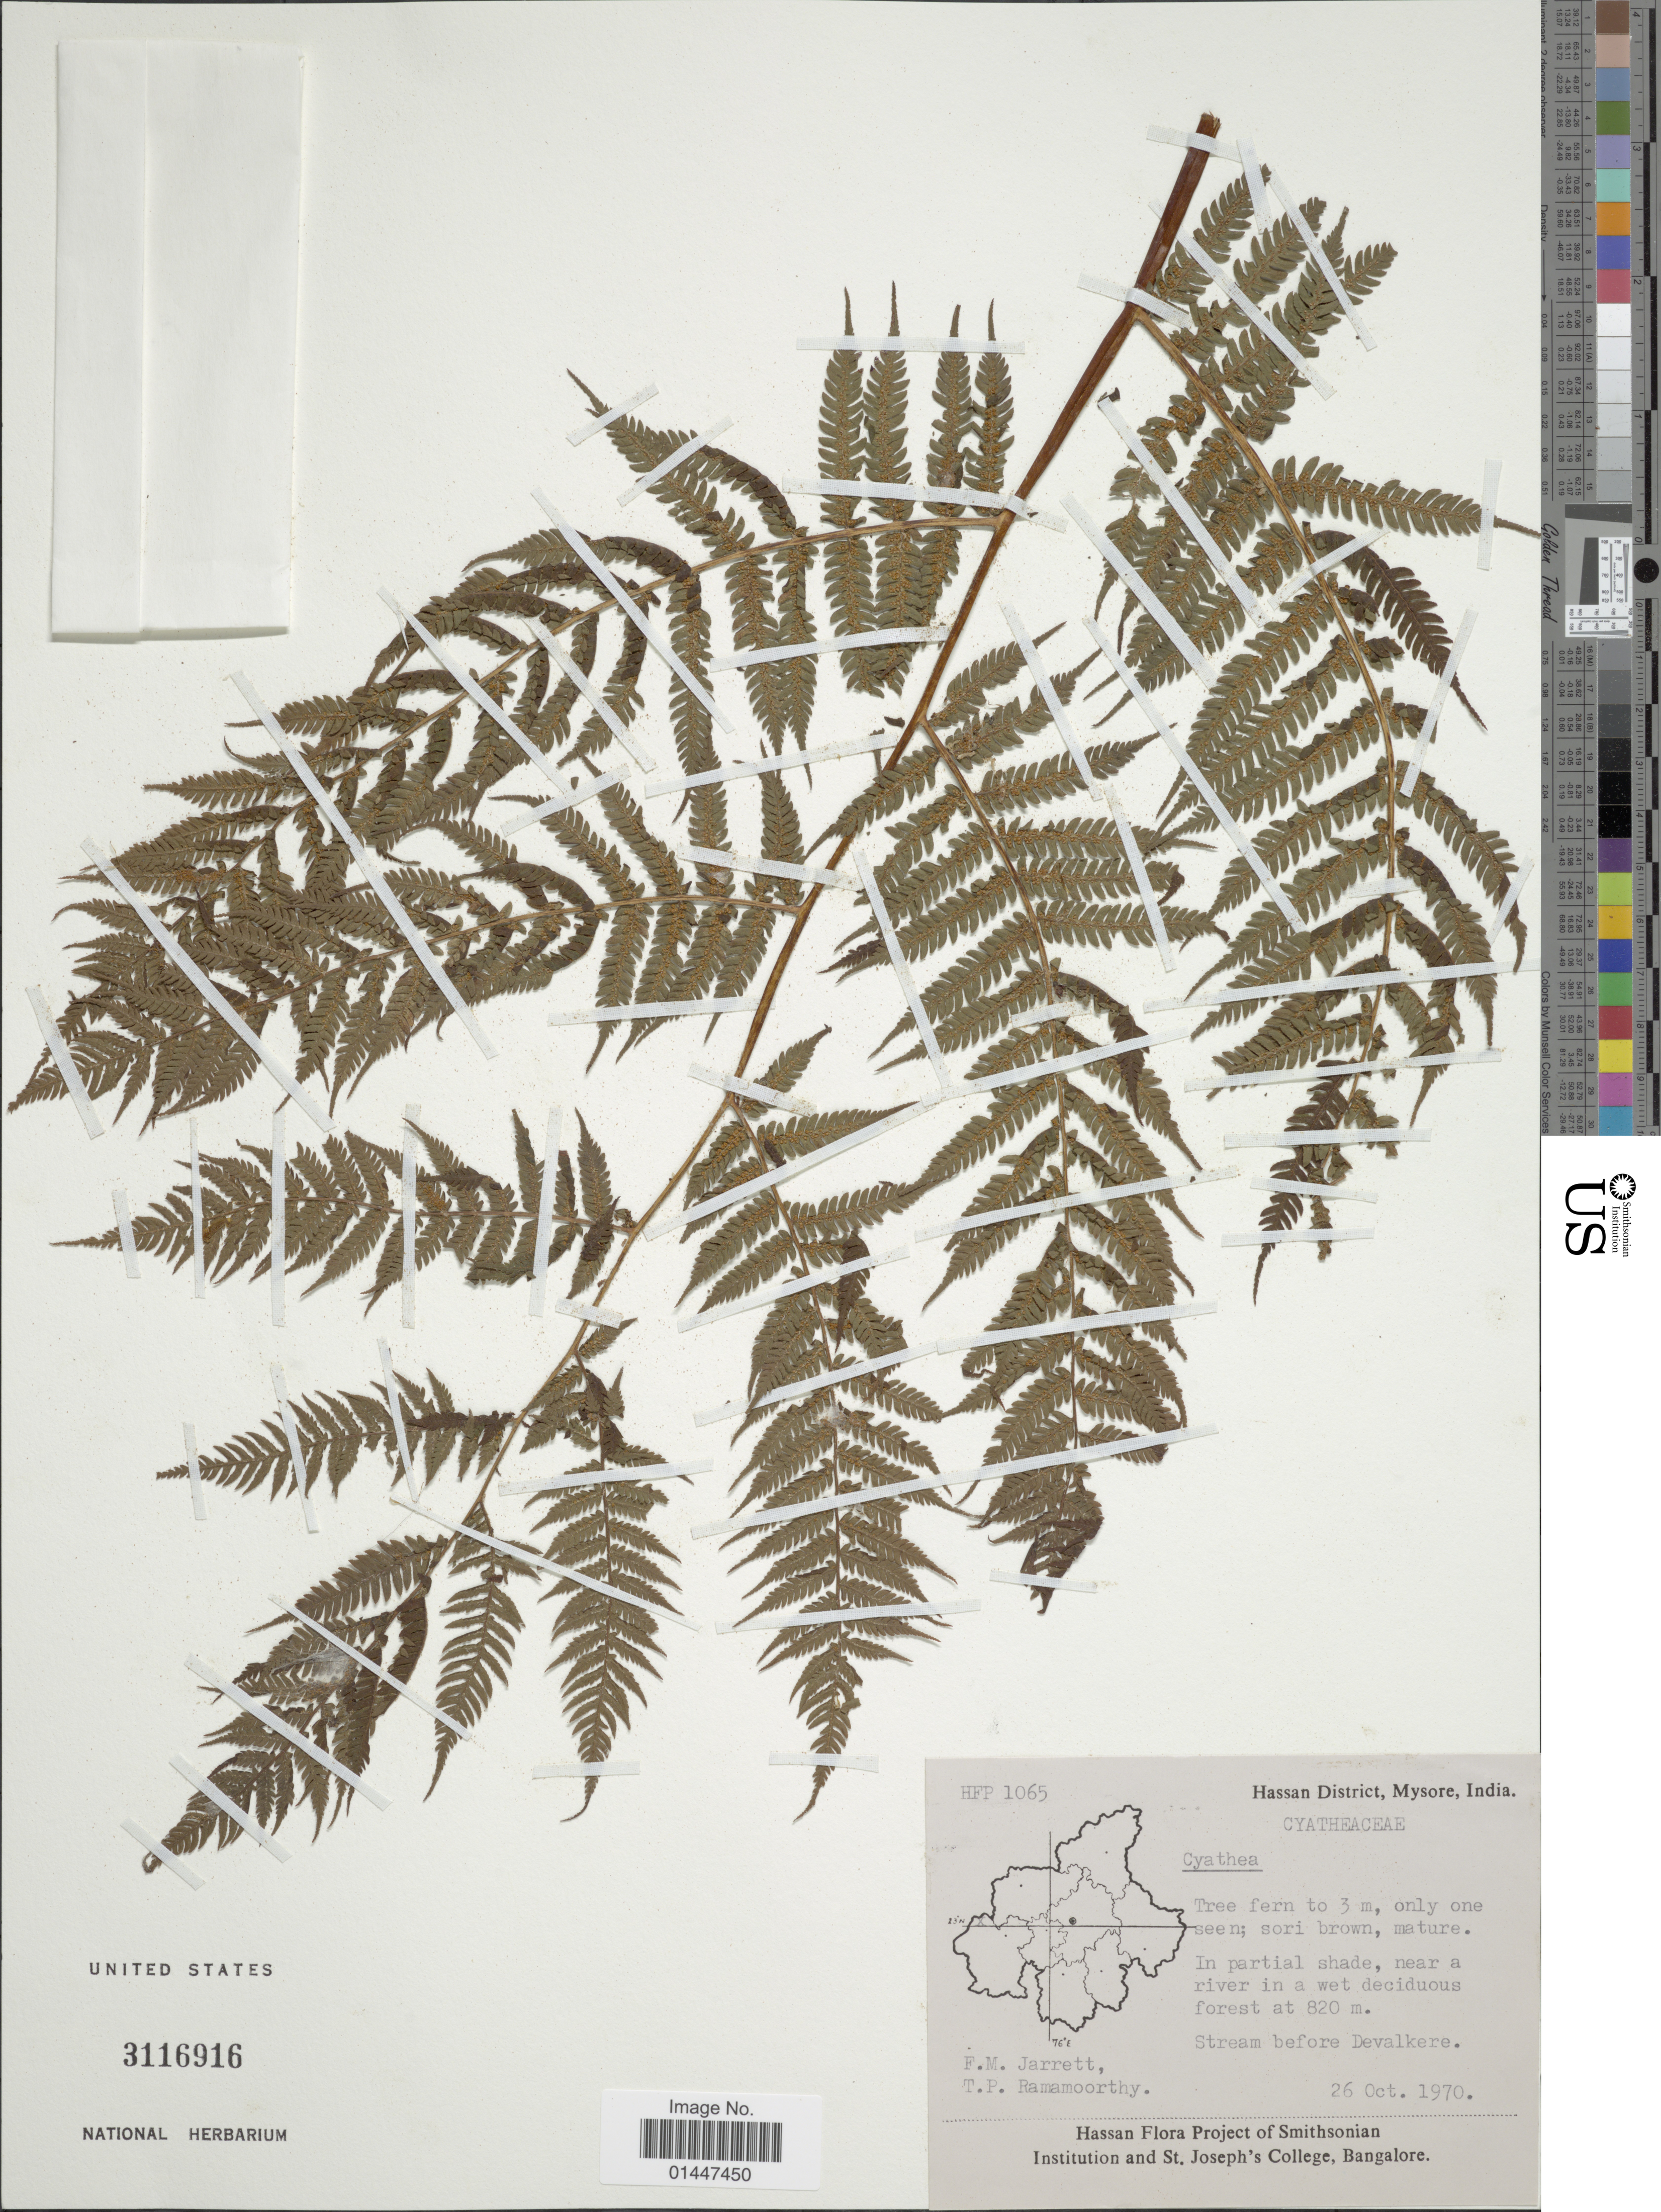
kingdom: Plantae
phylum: Tracheophyta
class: Polypodiopsida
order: Cyatheales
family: Cyatheaceae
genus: Sphaeropteris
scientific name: Sphaeropteris sp.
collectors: F. M. Jarrett & T. P. Ramamoorthy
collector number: HFP1065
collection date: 1970-10-26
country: India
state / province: Karnataka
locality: Hassan District, Mysore. In partial shade, near a river in a wet deciduous forest. Stream before Devalkere.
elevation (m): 820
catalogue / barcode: US 3116916